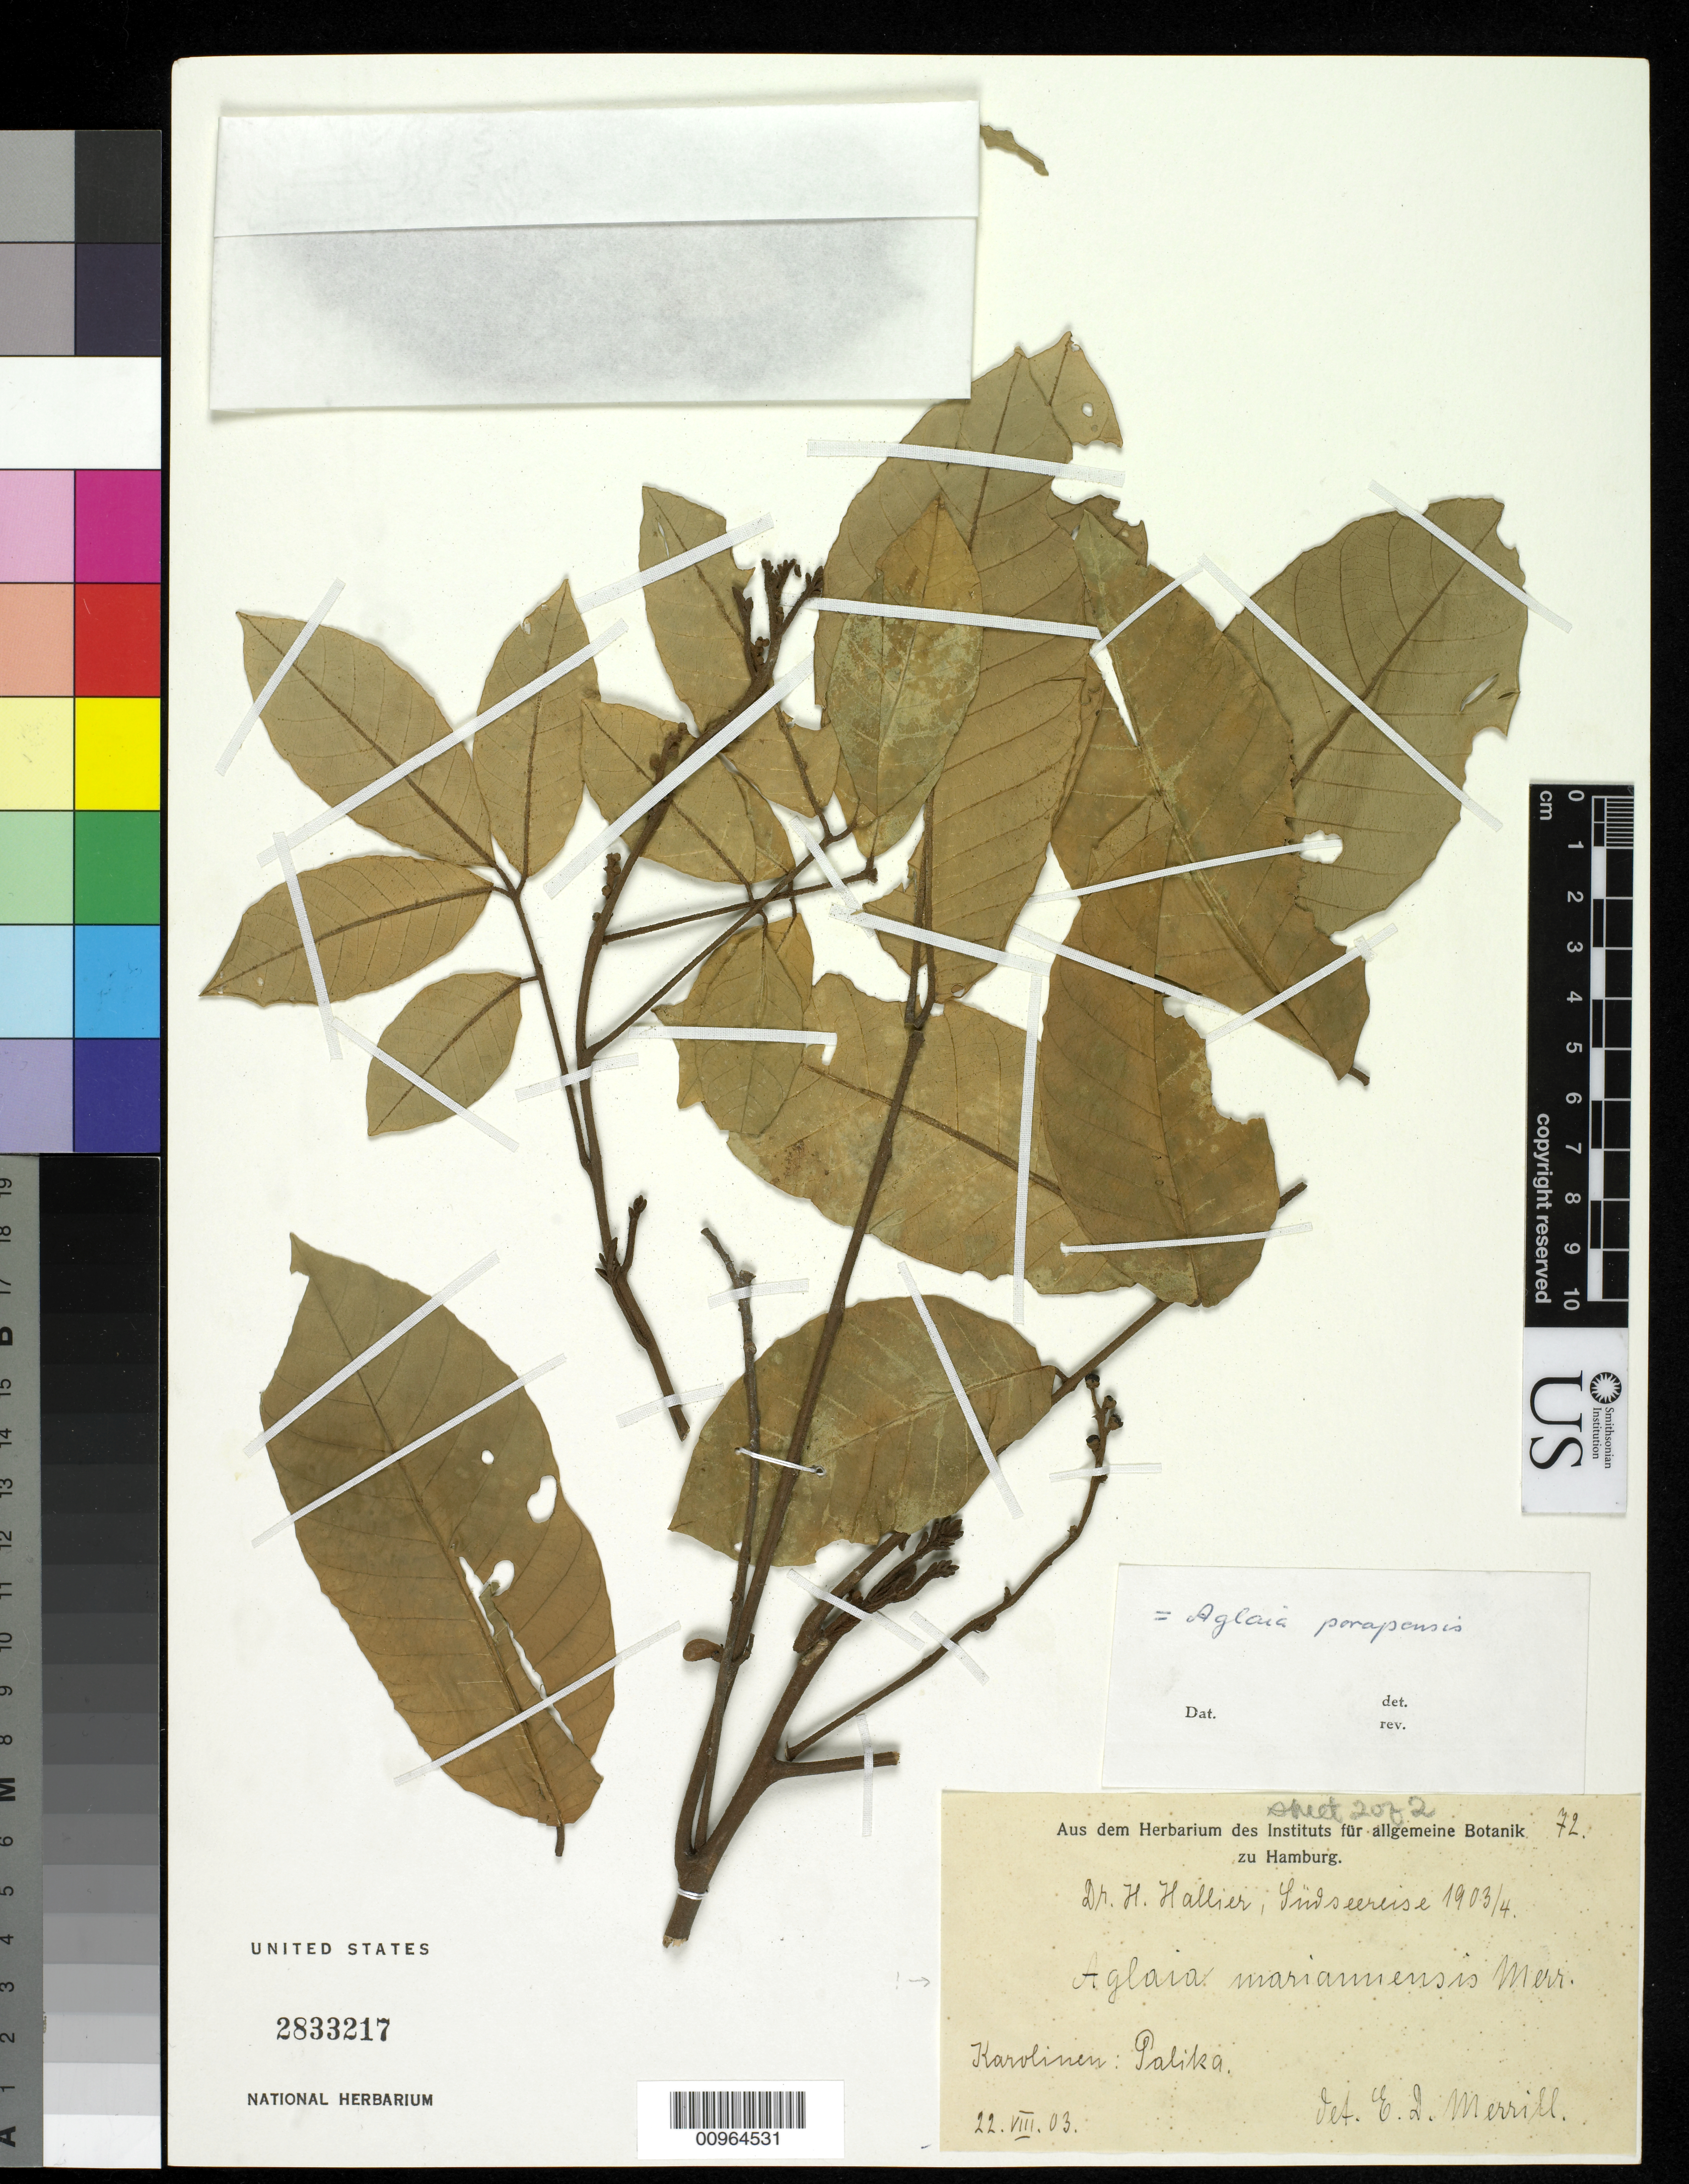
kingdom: Plantae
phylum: Tracheophyta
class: Magnoliopsida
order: Sapindales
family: Meliaceae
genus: Aglaia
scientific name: Aglaia mariannensis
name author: Merr.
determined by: Pannell, C. M.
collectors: H. G. Hallier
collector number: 72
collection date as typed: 22 Aug 1903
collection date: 1903-08-22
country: Micronesia, Federated States of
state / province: Pohnpei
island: Pohnpei [Ponape]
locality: Palika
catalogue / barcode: US 2833217